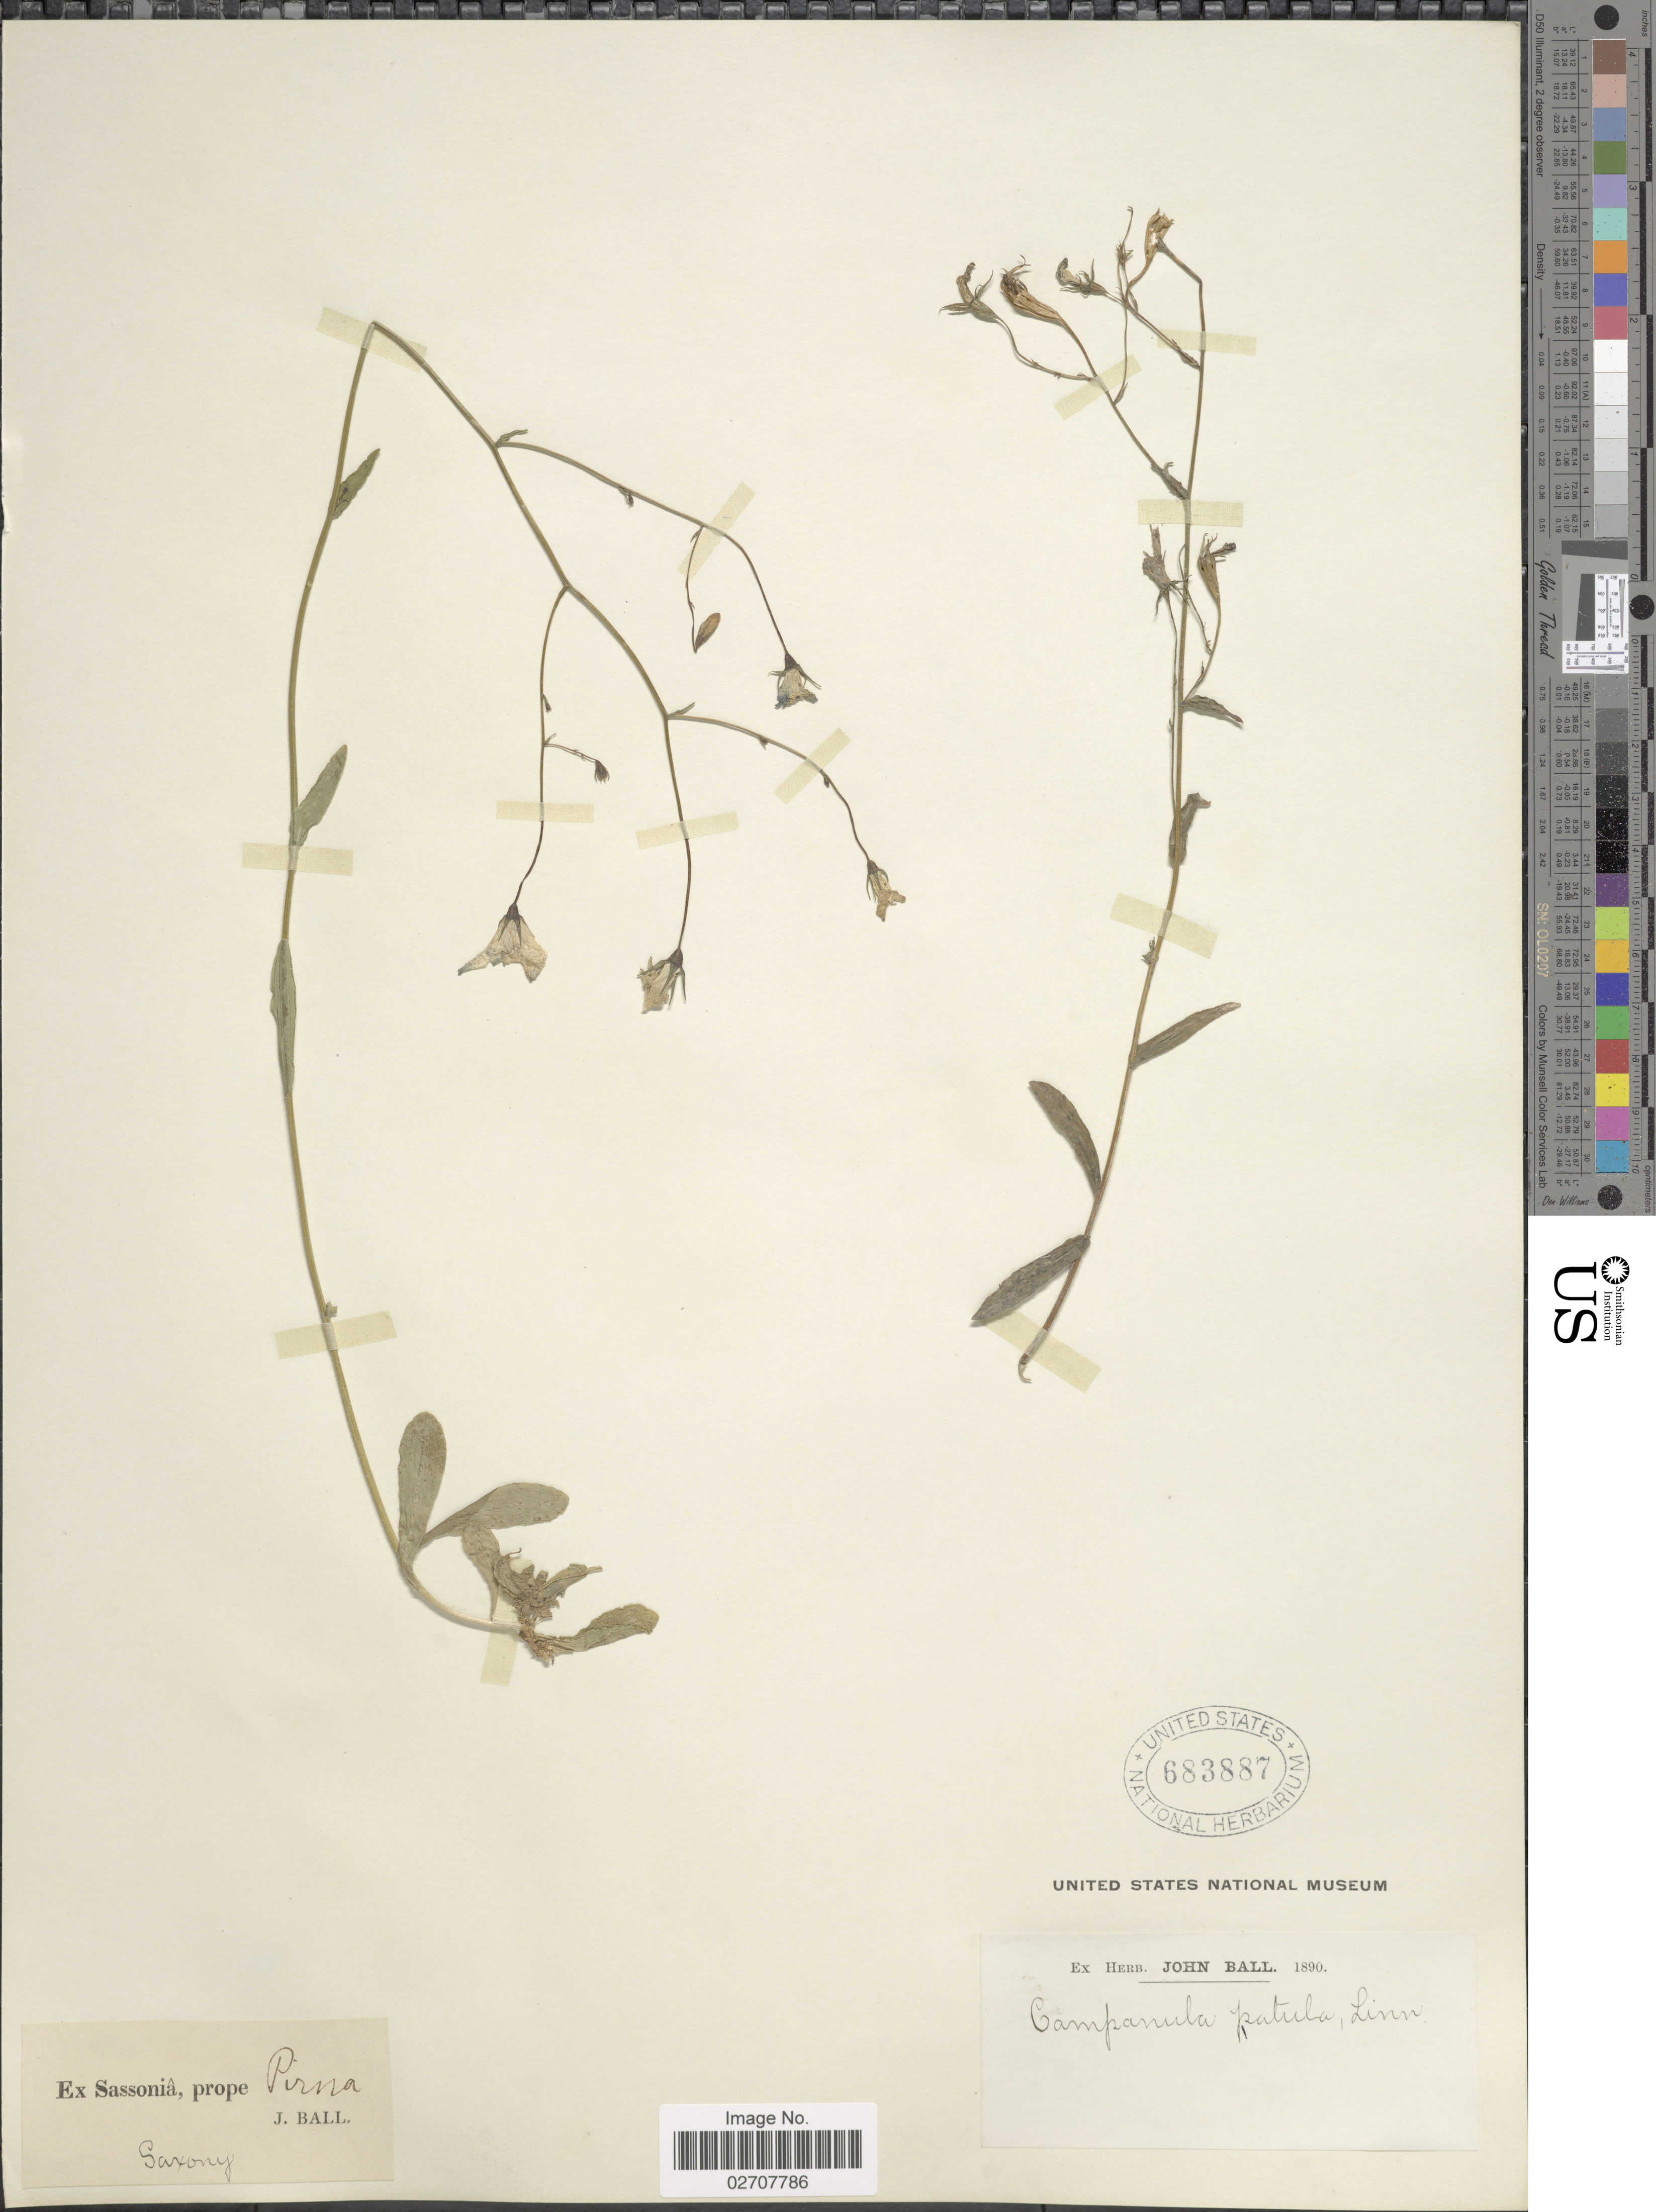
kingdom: Plantae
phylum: Tracheophyta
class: Magnoliopsida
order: Asterales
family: Campanulaceae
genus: Campanula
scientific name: Campanula patula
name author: L.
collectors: J. Ball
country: Germany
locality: Ex Sassonia, prope Pirna. Saxony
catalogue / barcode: US 683887